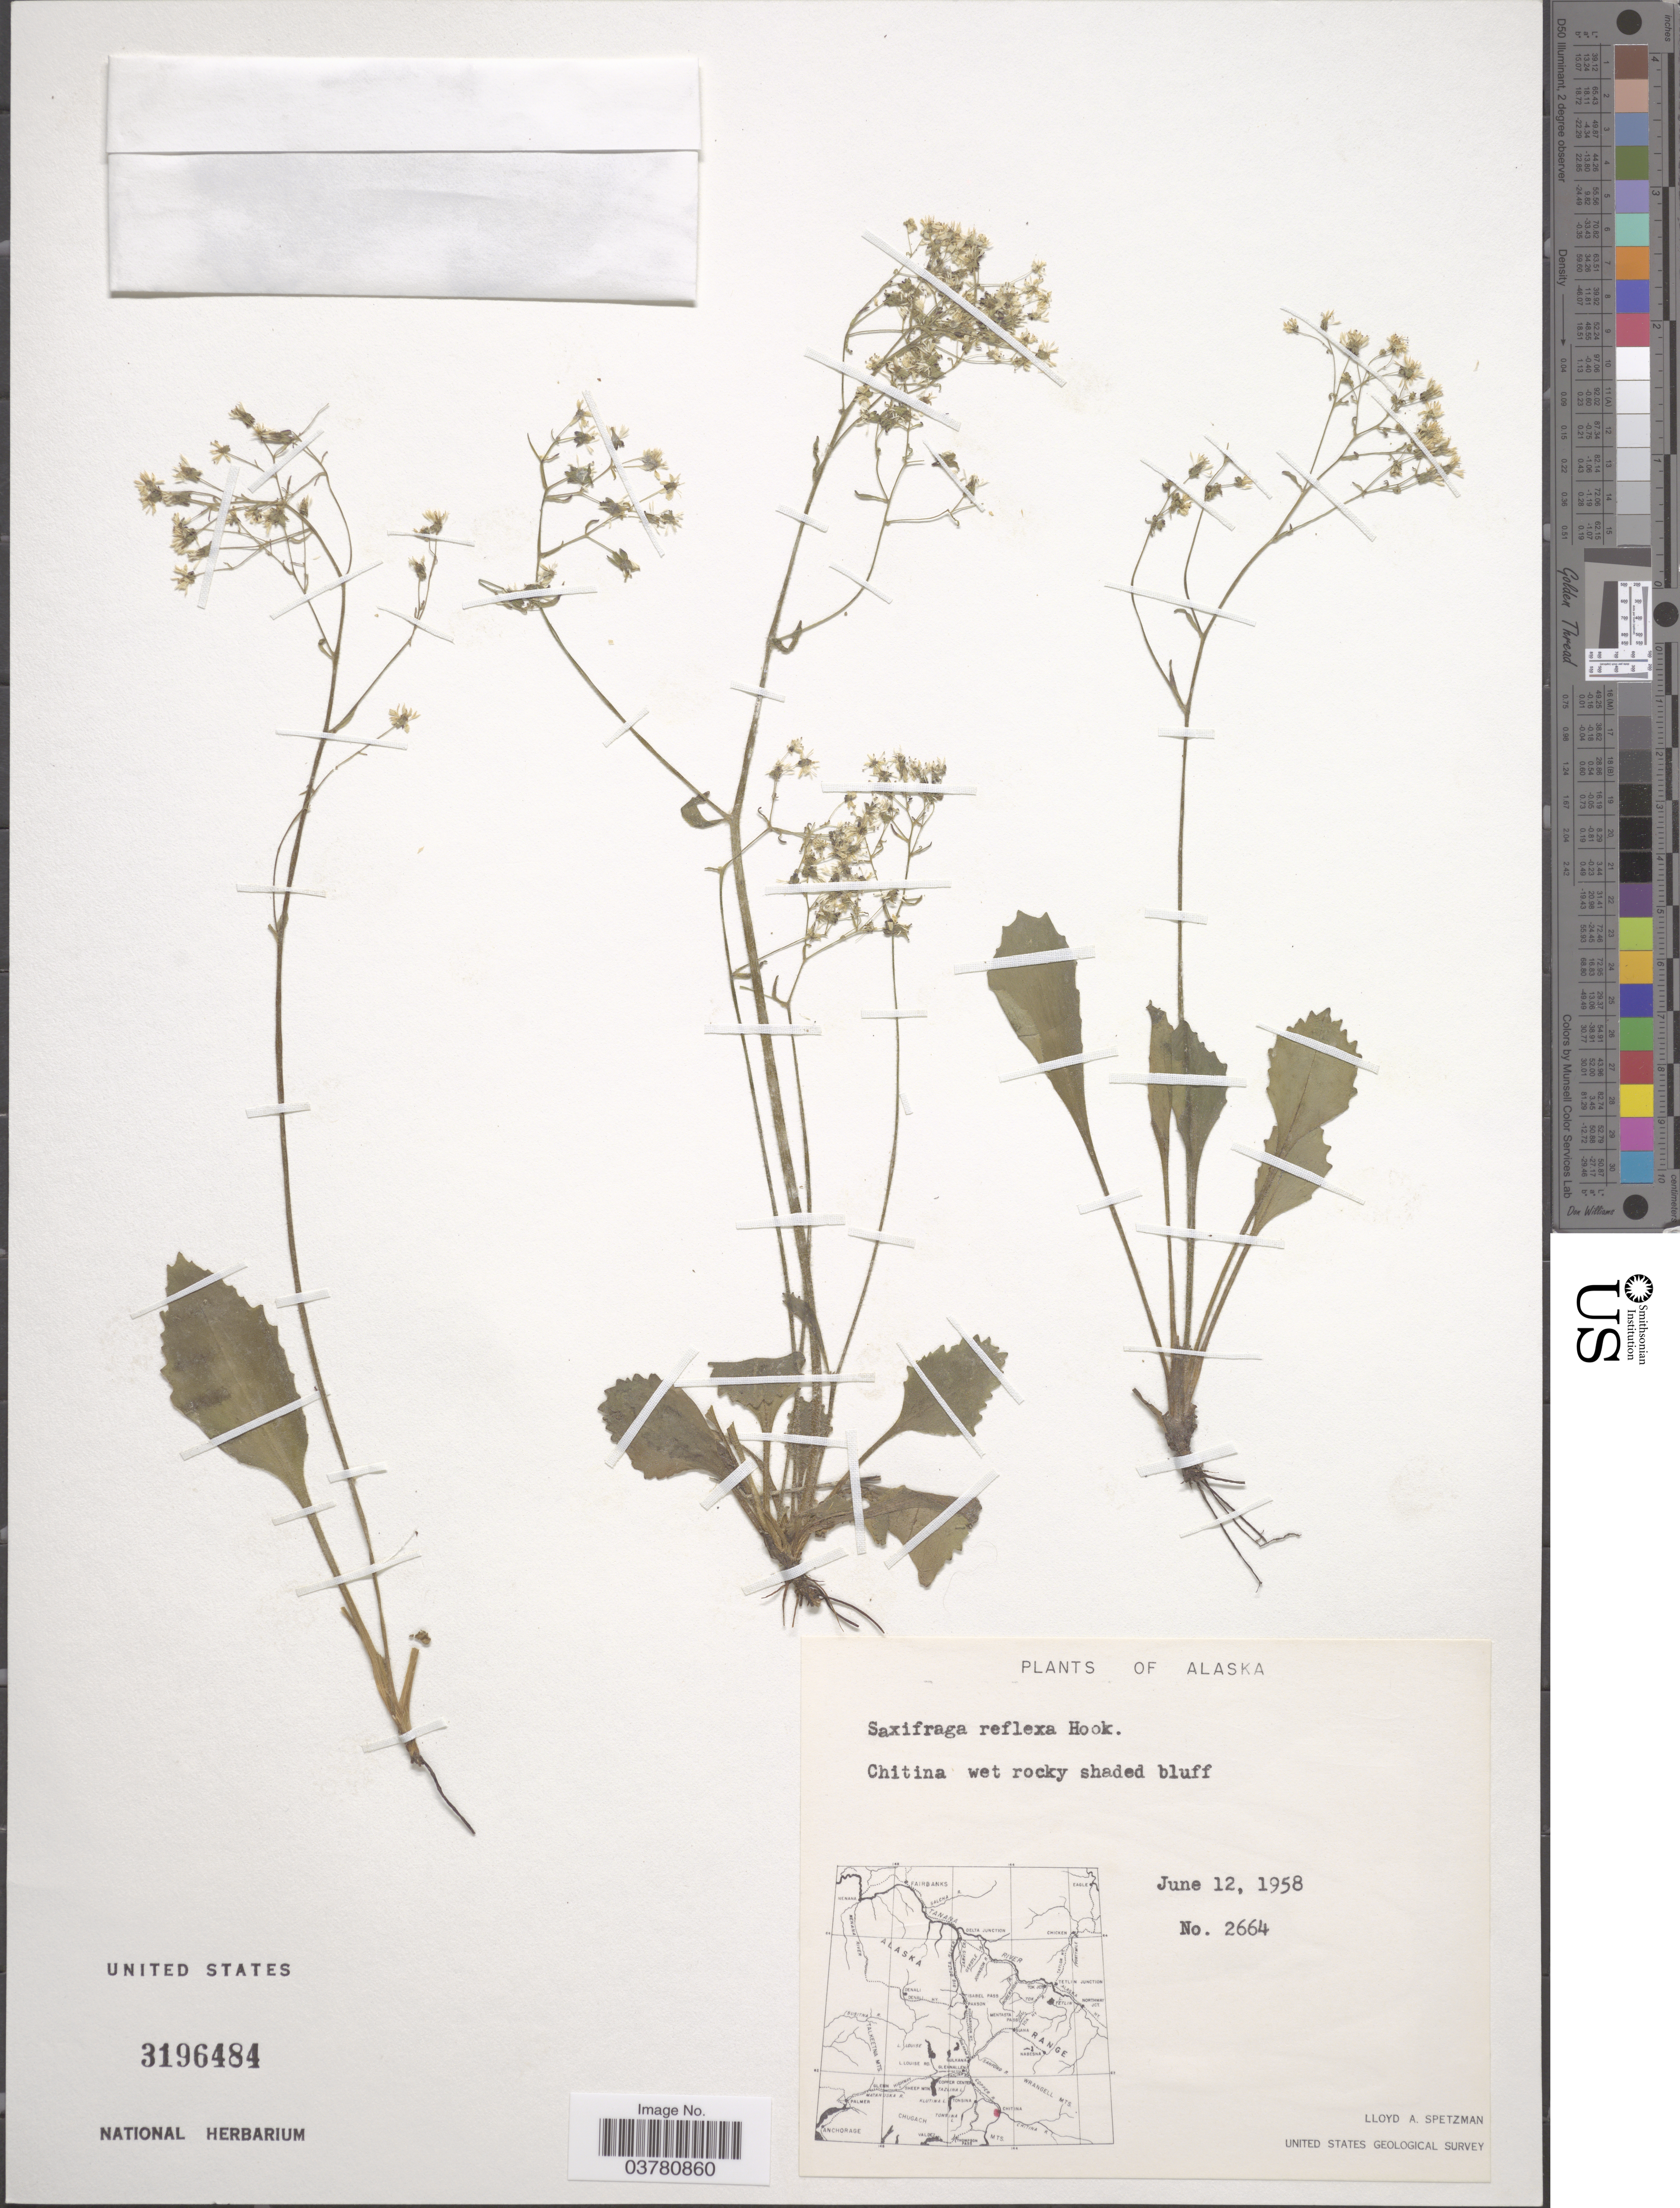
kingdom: Plantae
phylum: Tracheophyta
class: Magnoliopsida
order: Saxifragales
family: Saxifragaceae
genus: Micranthes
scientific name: Micranthes reflexa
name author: (Hook.) Small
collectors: L. Spetzman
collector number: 2664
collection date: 1958-06-12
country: United States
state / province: Alaska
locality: Chitina wet rocky shaded bluff. United States Geological Survey.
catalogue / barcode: US 3196484